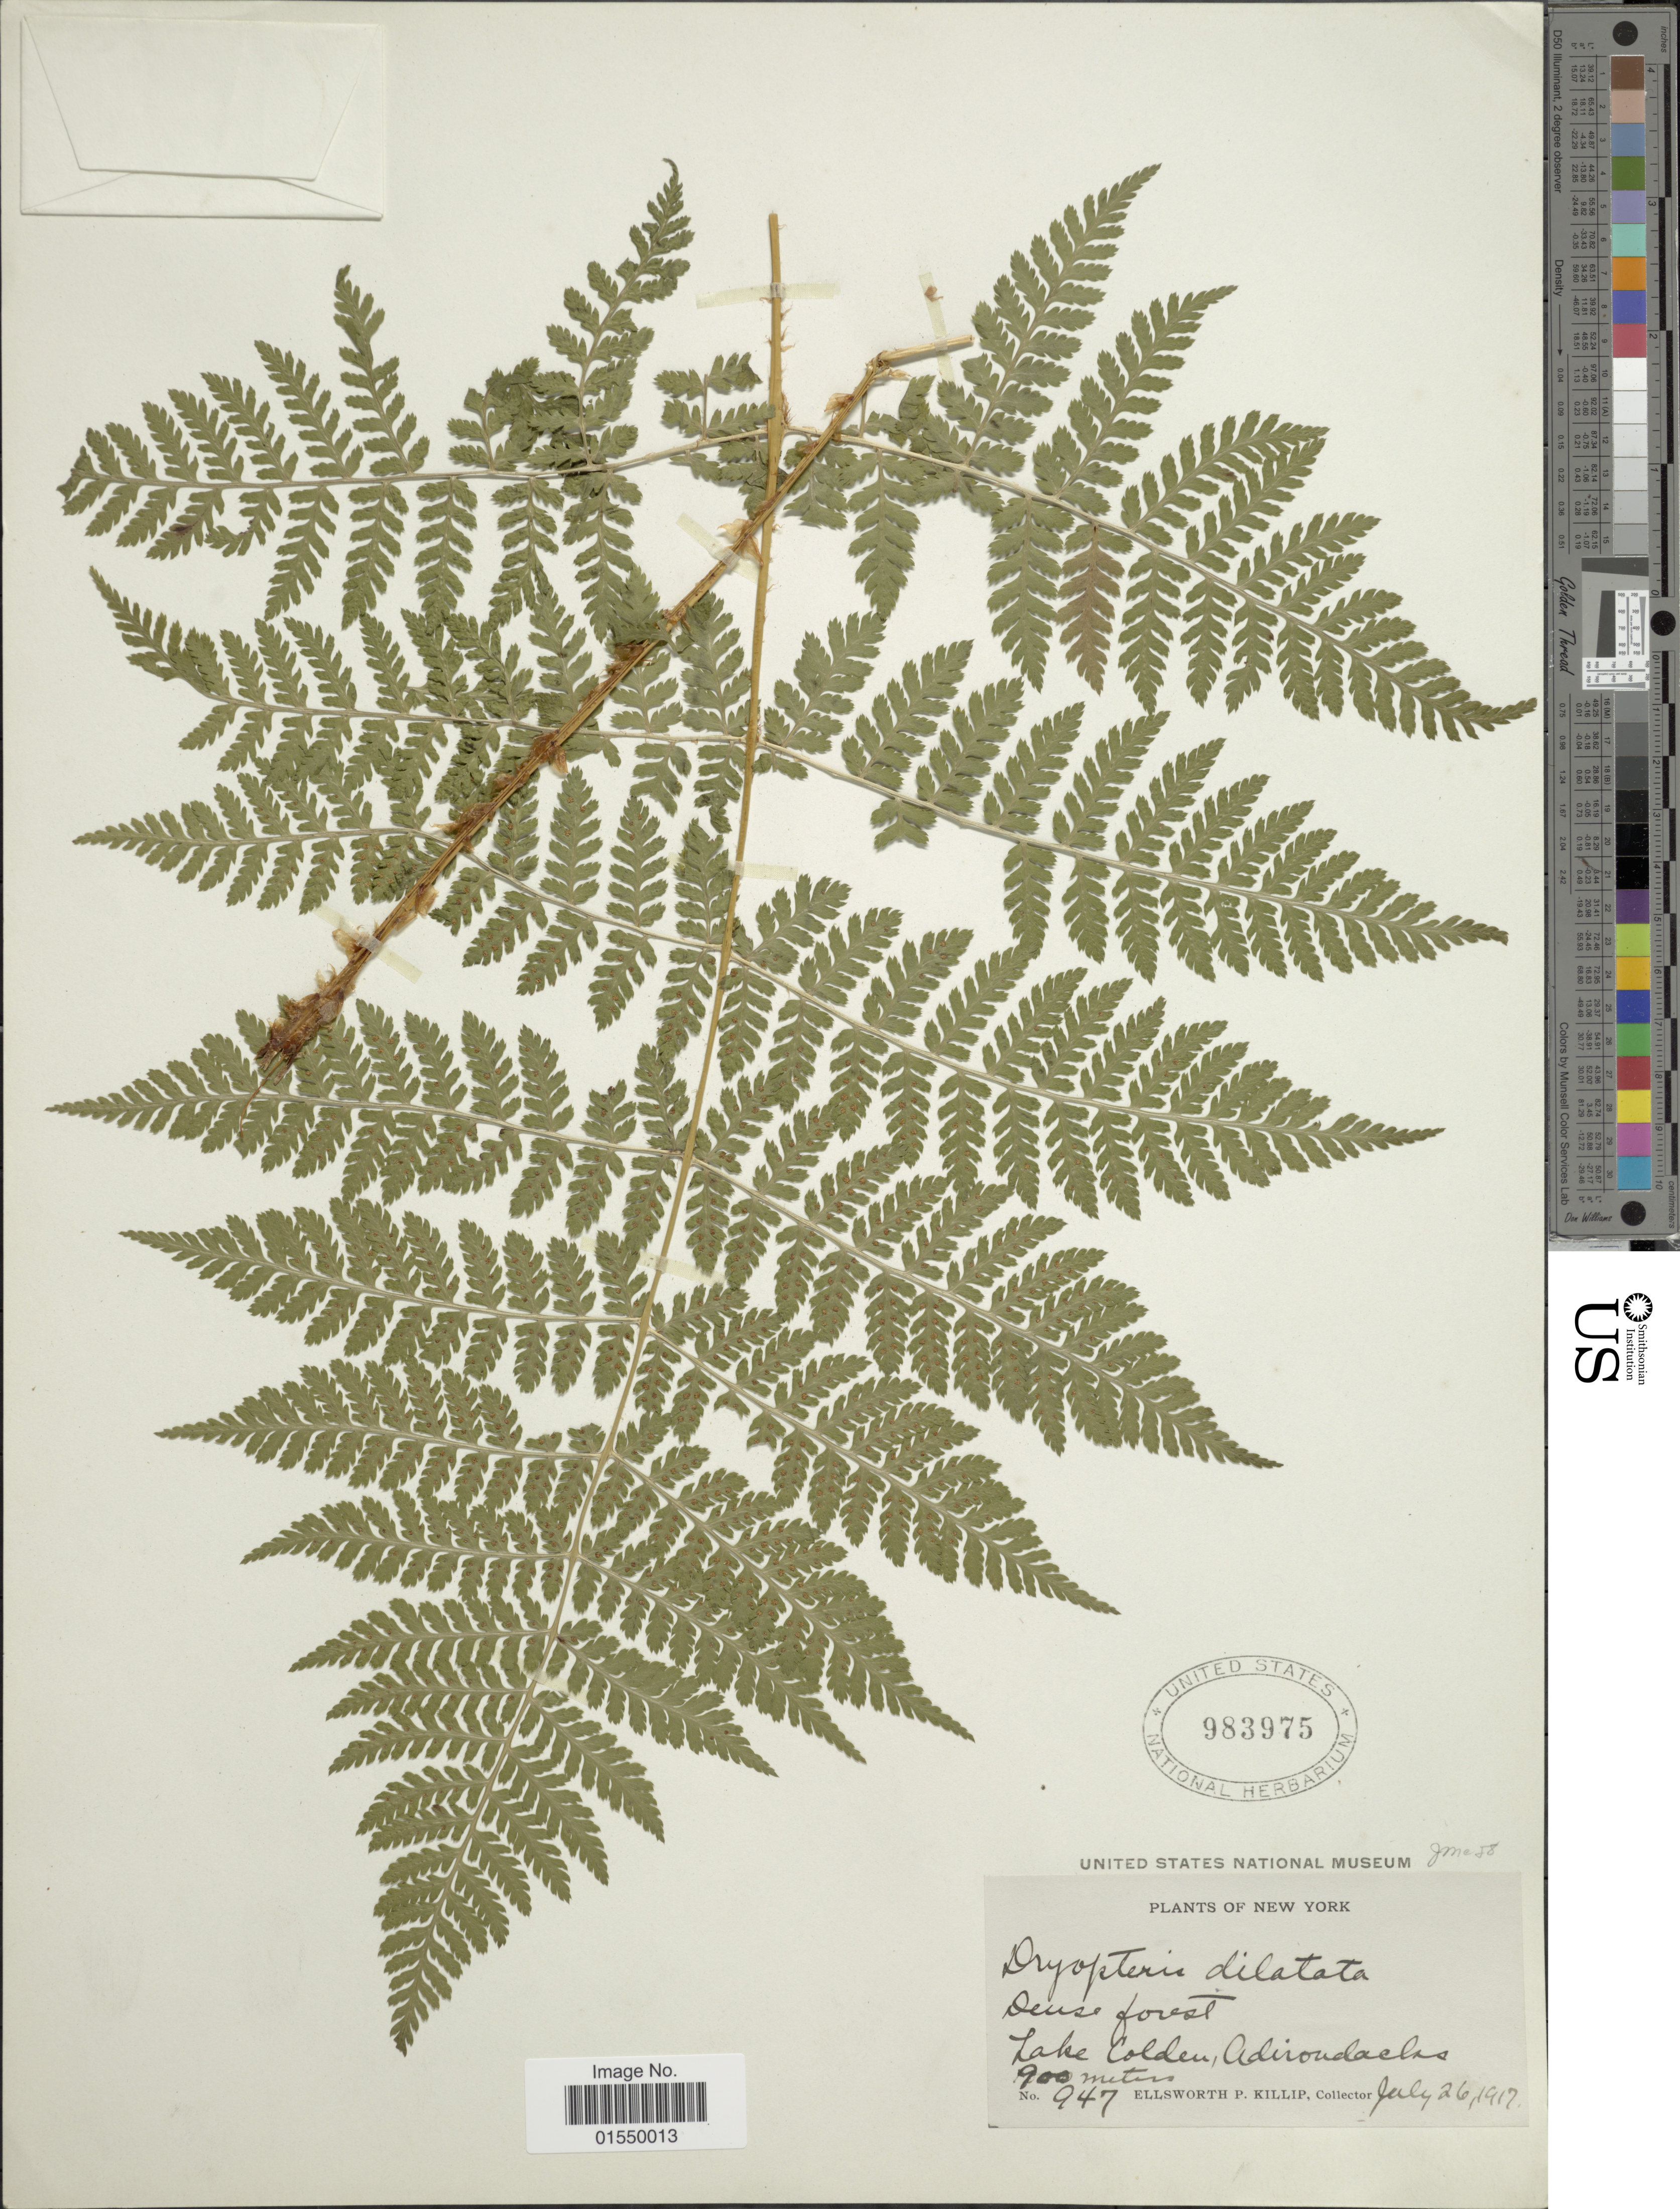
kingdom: Plantae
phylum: Tracheophyta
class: Polypodiopsida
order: Polypodiales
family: Dryopteridaceae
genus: Dryopteris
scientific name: Dryopteris campyloptera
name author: Clarkson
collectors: E. P. Killip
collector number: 947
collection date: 1917-07-26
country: United States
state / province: New York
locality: Lake Colden, Adirondacks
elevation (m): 900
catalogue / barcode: US 983975